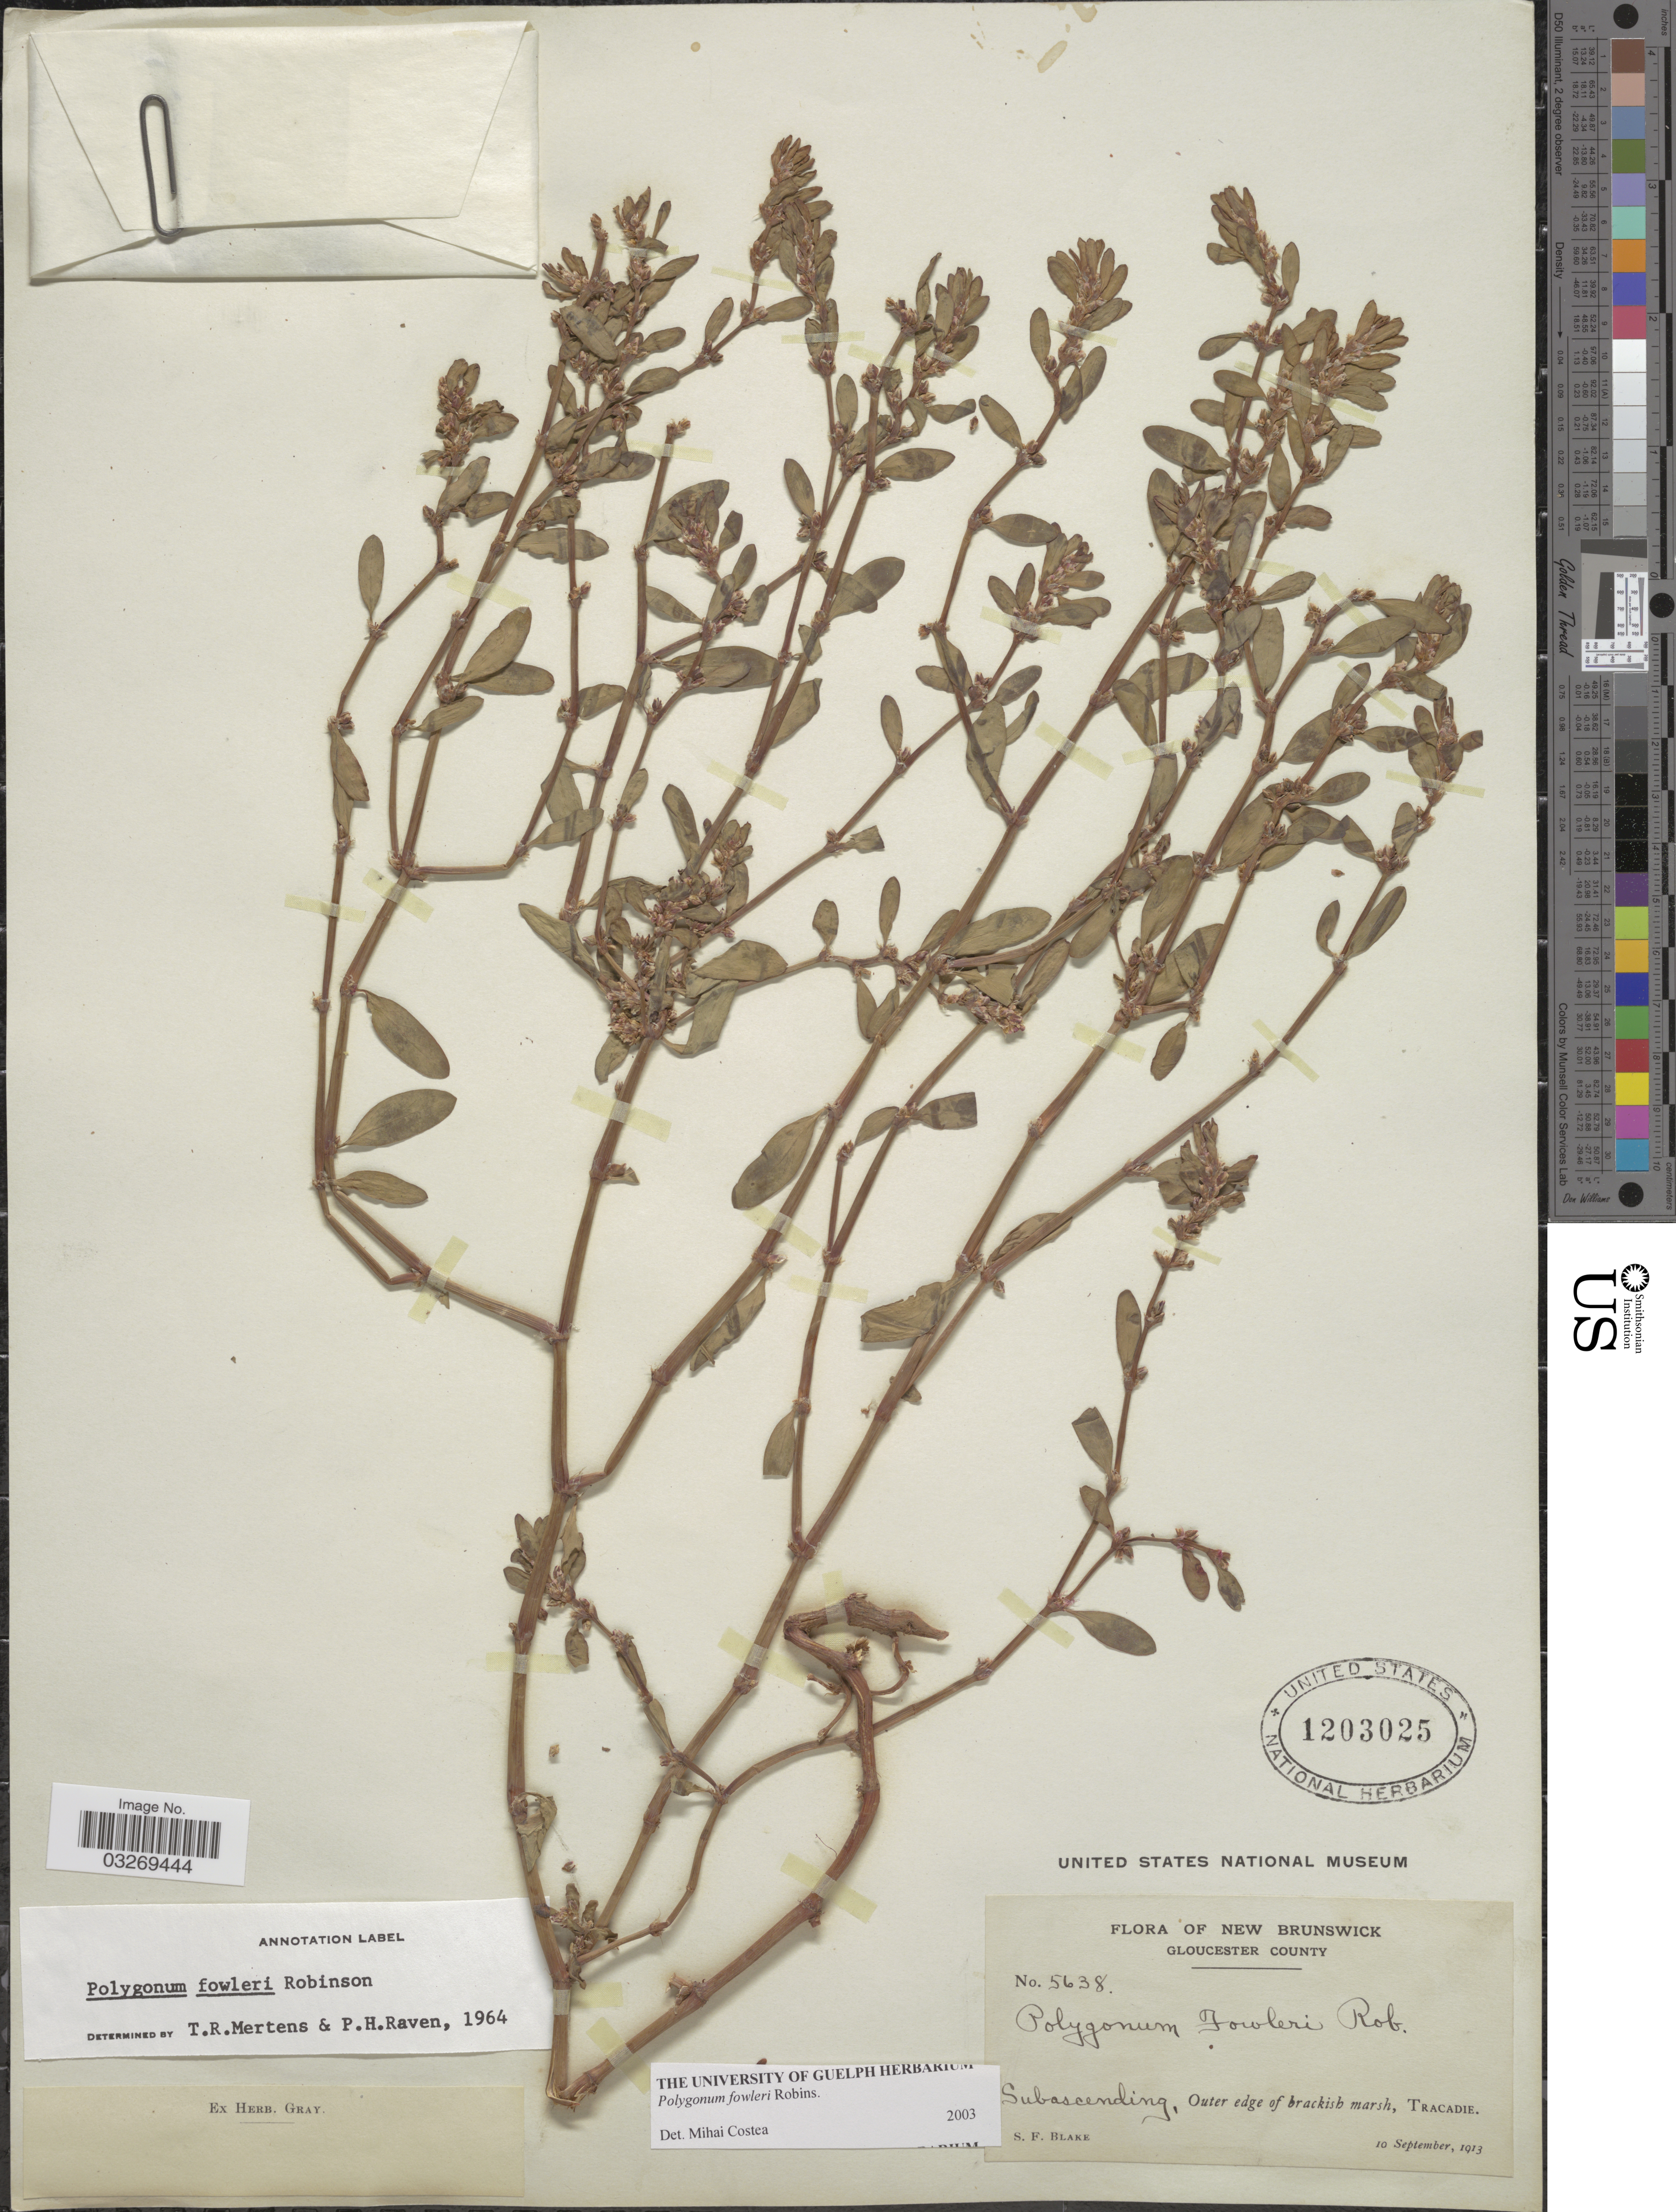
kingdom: Plantae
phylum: Tracheophyta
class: Magnoliopsida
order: Caryophyllales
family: Polygonaceae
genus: Polygonum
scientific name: Polygonum fowleri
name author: B.L. Rob.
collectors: S. Blake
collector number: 5638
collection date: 1913-09-10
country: Canada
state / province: New Brunswick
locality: Gloucester County, Subascending, Outer edge of brackish marsh, Tracadie.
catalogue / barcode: US 1203025